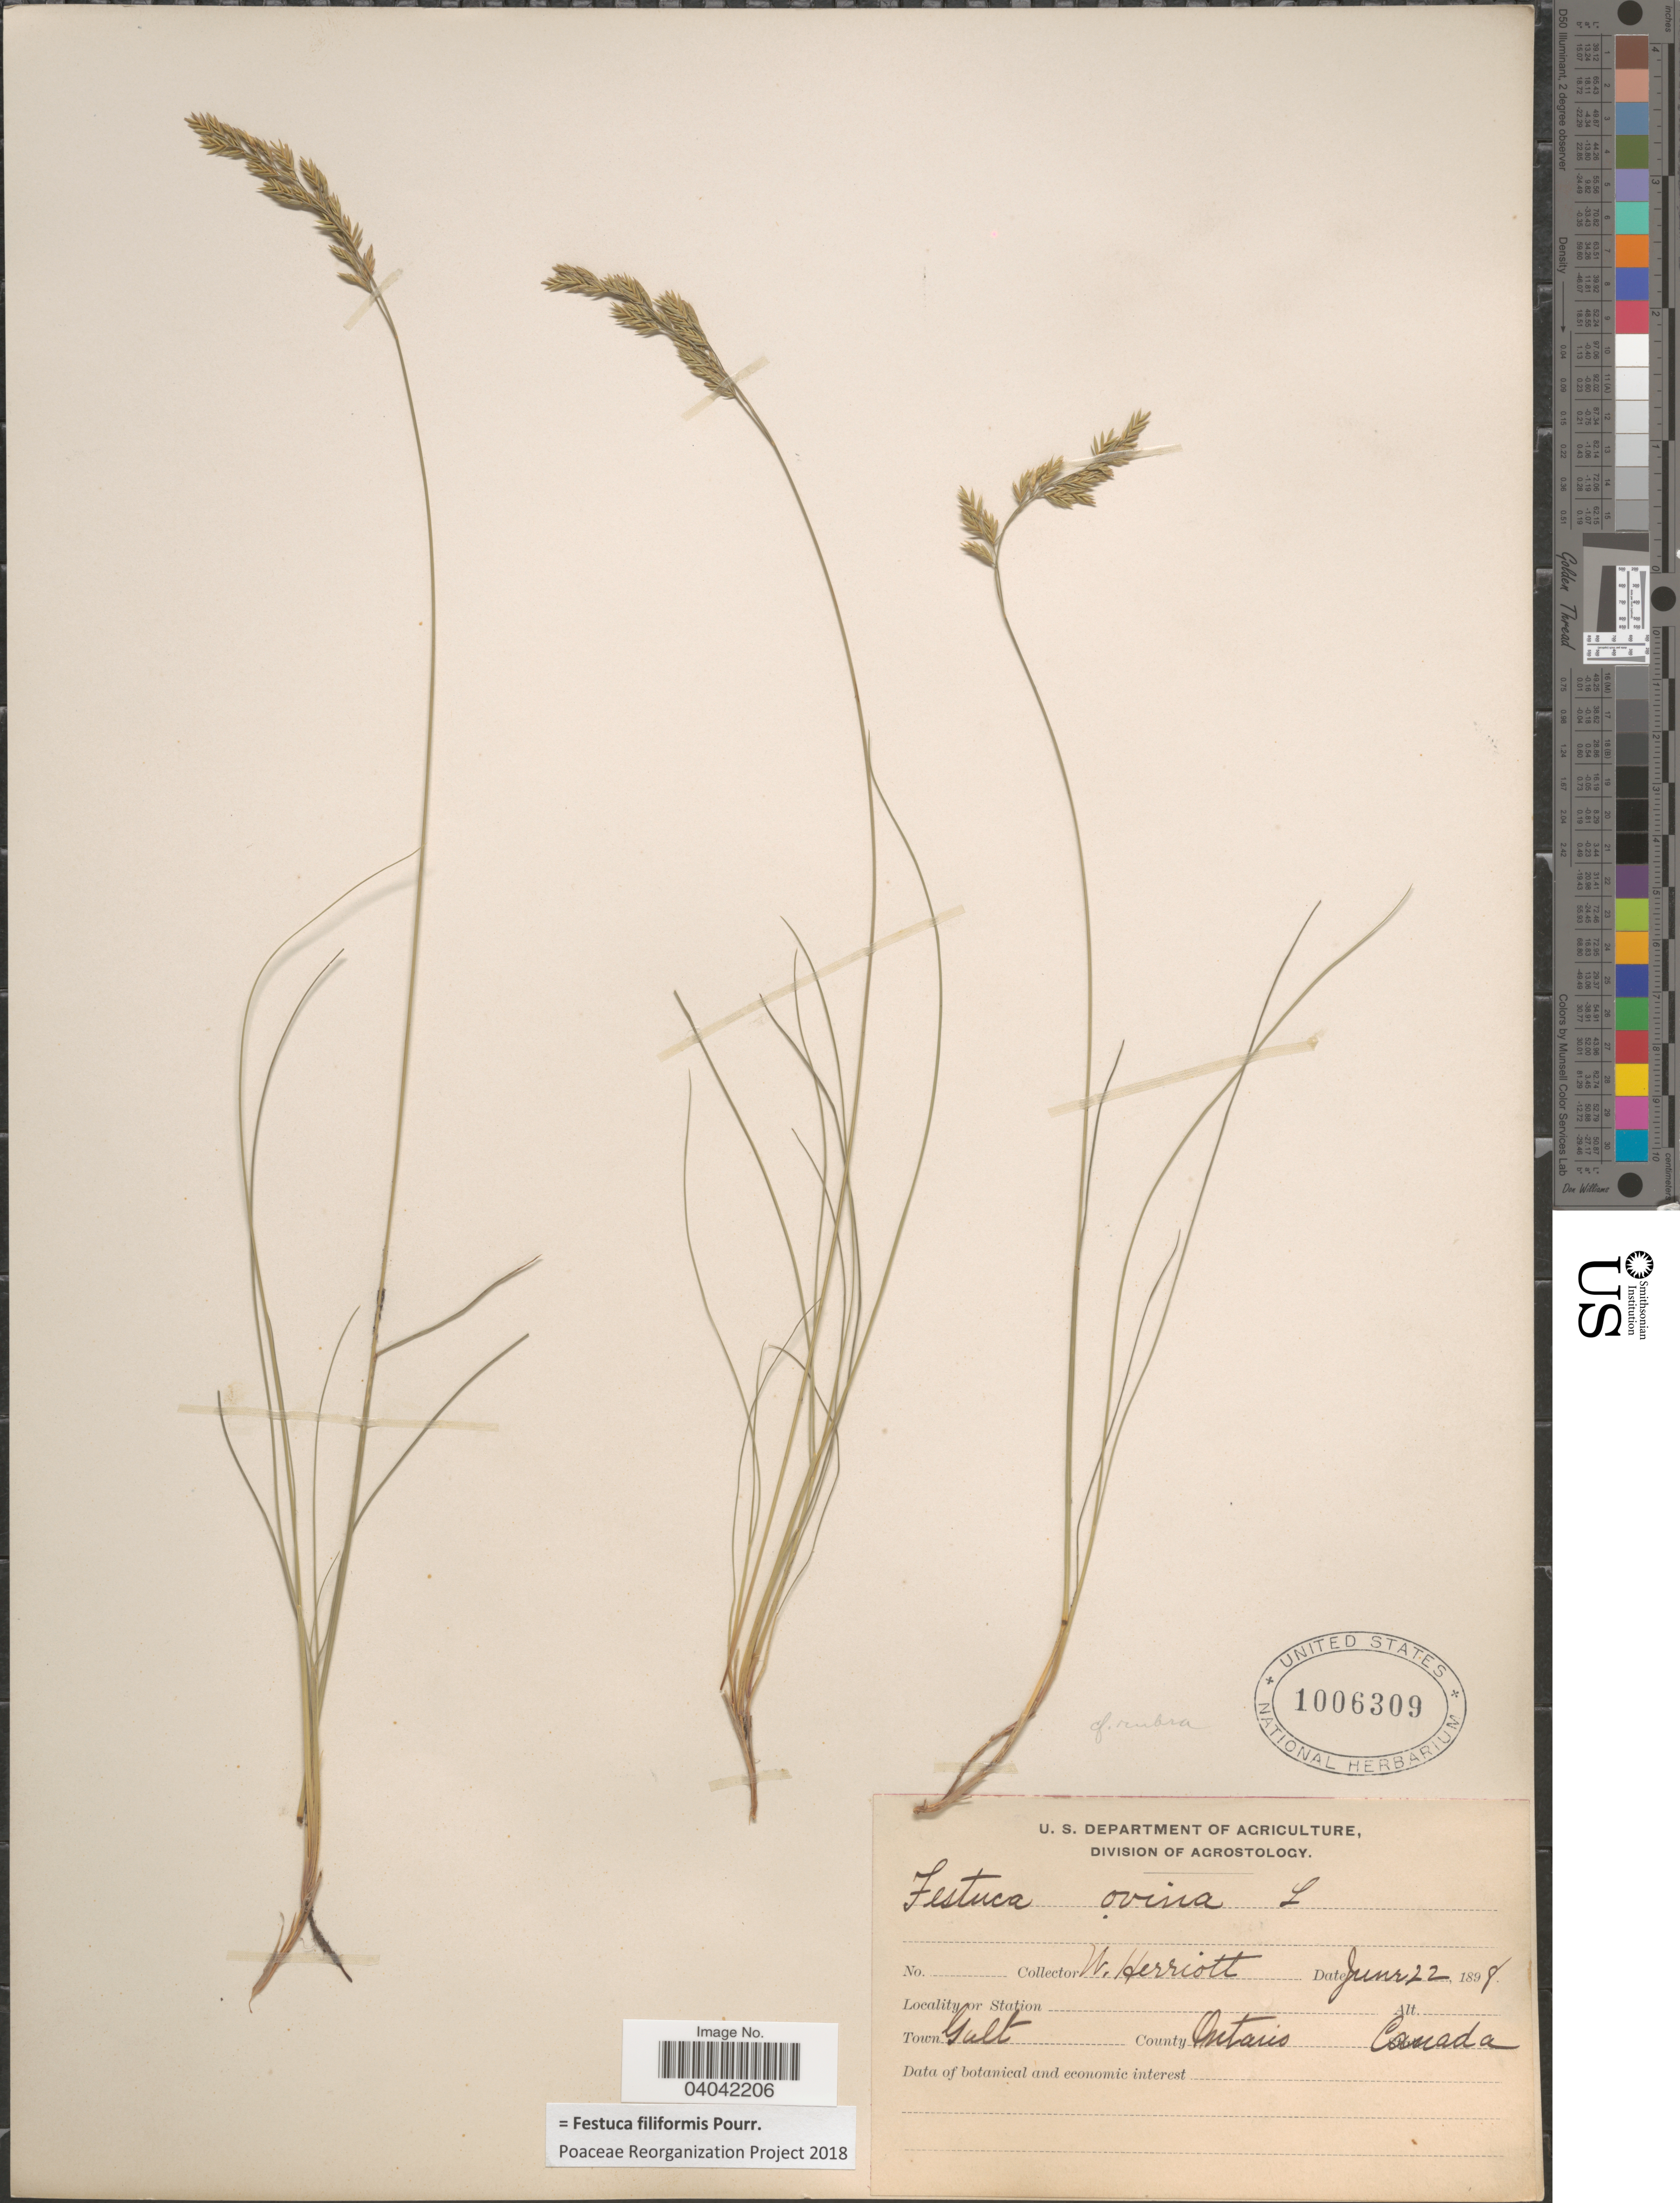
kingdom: Plantae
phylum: Tracheophyta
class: Liliopsida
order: Poales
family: Poaceae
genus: Festuca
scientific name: Festuca filiformis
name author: Pourr.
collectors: W. Herriot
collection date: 1898-06-22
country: Canada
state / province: Ontario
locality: Town Galt. County Ontario.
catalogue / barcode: US 1006309